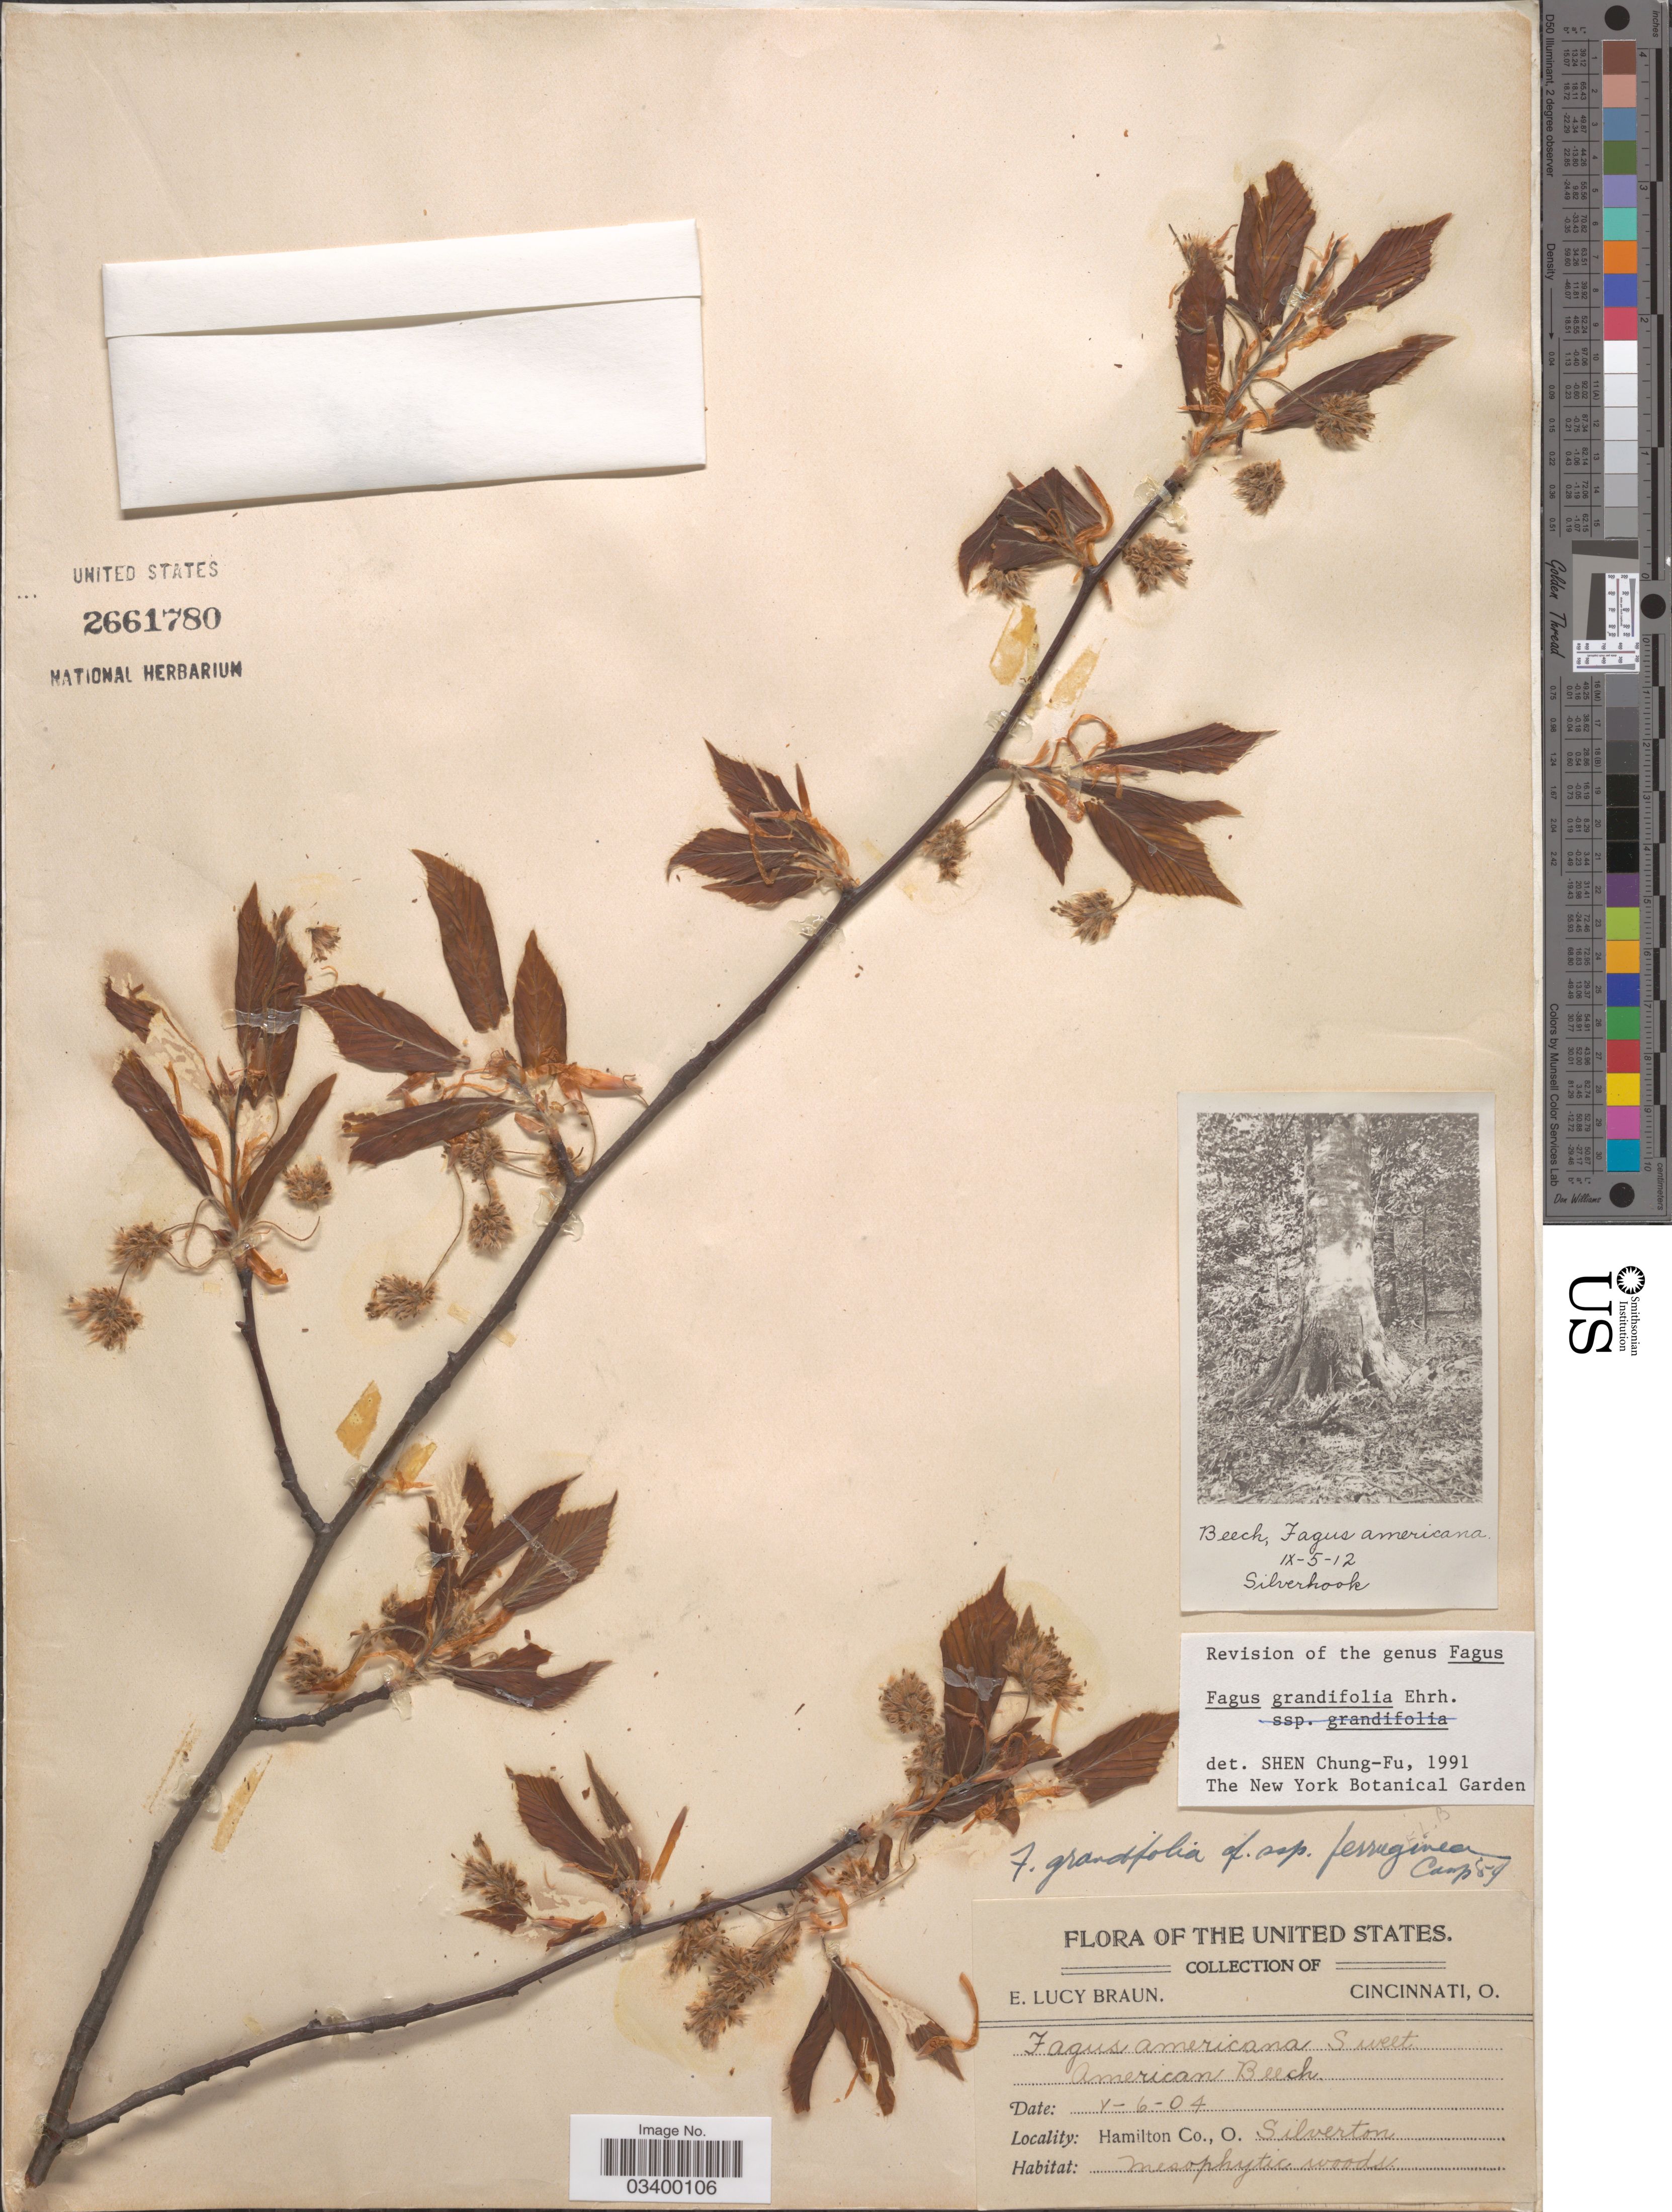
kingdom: Plantae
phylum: Tracheophyta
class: Magnoliopsida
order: Fagales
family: Fagaceae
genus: Fagus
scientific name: Fagus grandifolia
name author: Ehrh.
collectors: E. L. Braun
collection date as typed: Transcribed d/m/y: 6/5/4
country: United States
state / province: Ohio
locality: Hamilton Co. Silverton.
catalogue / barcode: US 2661780